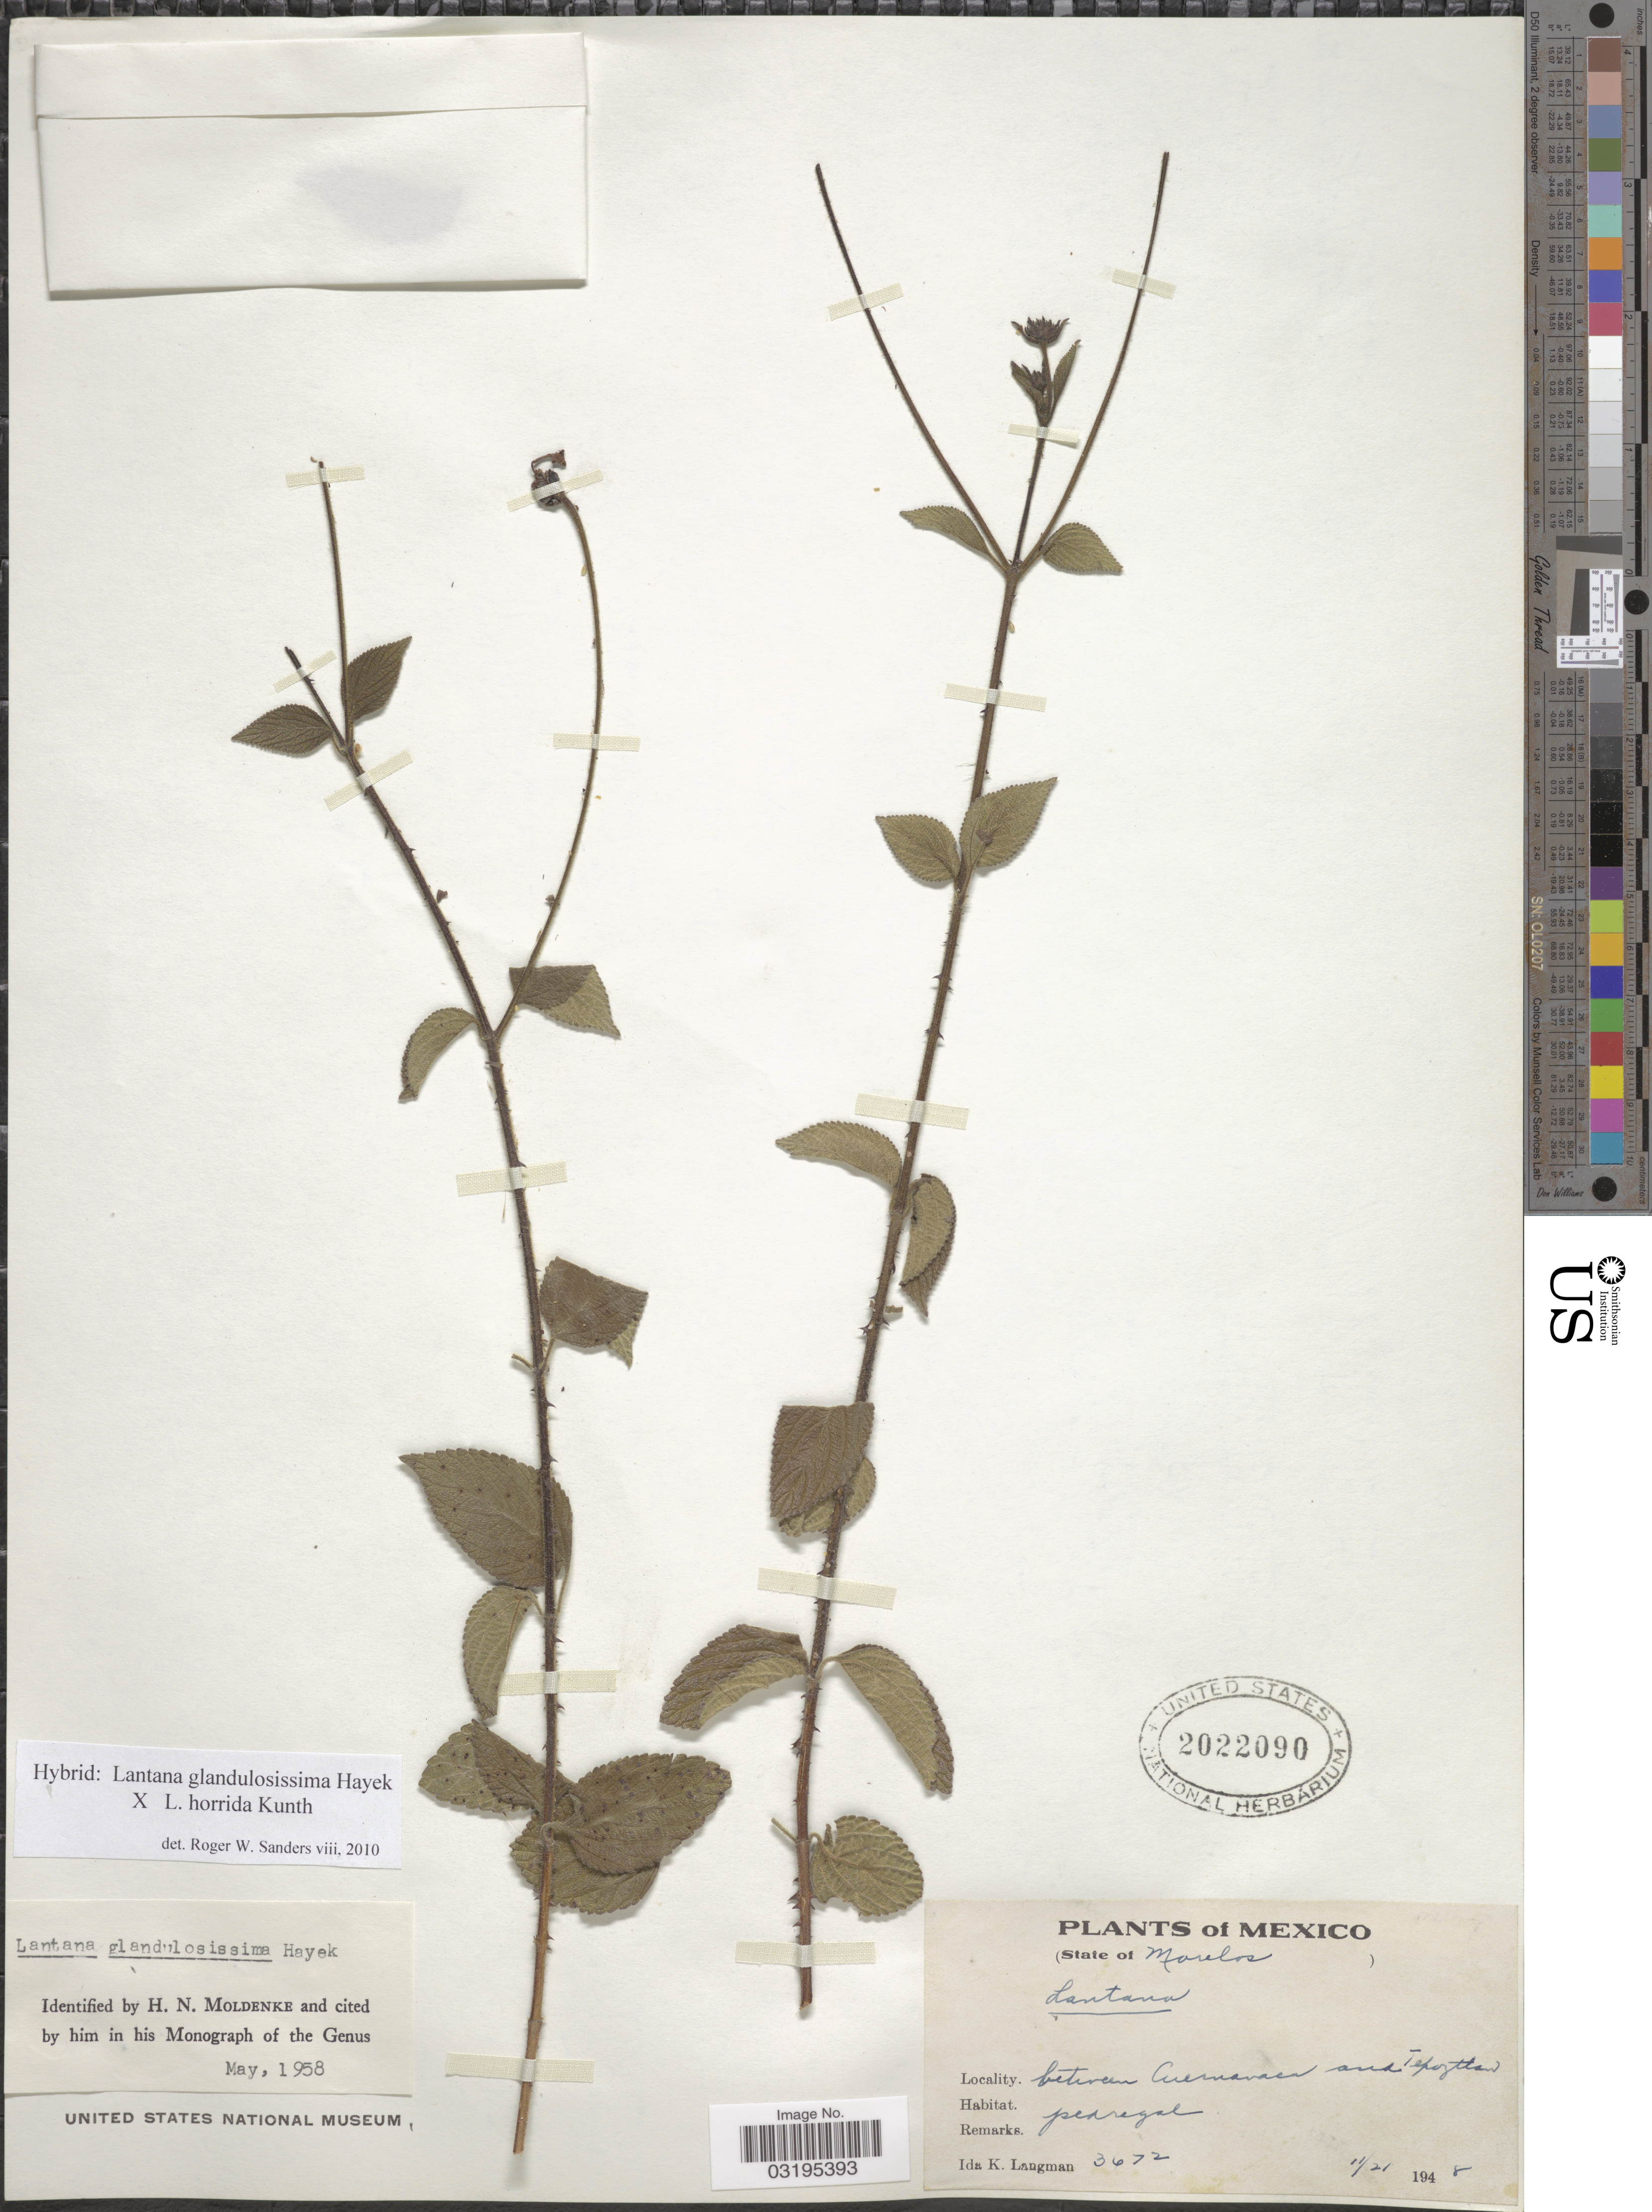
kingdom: Plantae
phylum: Tracheophyta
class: Magnoliopsida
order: Lamiales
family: Verbenaceae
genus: Lantana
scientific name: Lantana glandulosissima x L. horrida Kunth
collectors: I. K. Langman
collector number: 3672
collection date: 1948-11-21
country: Mexico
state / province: Morelos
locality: Between Cuernavaca and Tepoztlan.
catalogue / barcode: US 2022090